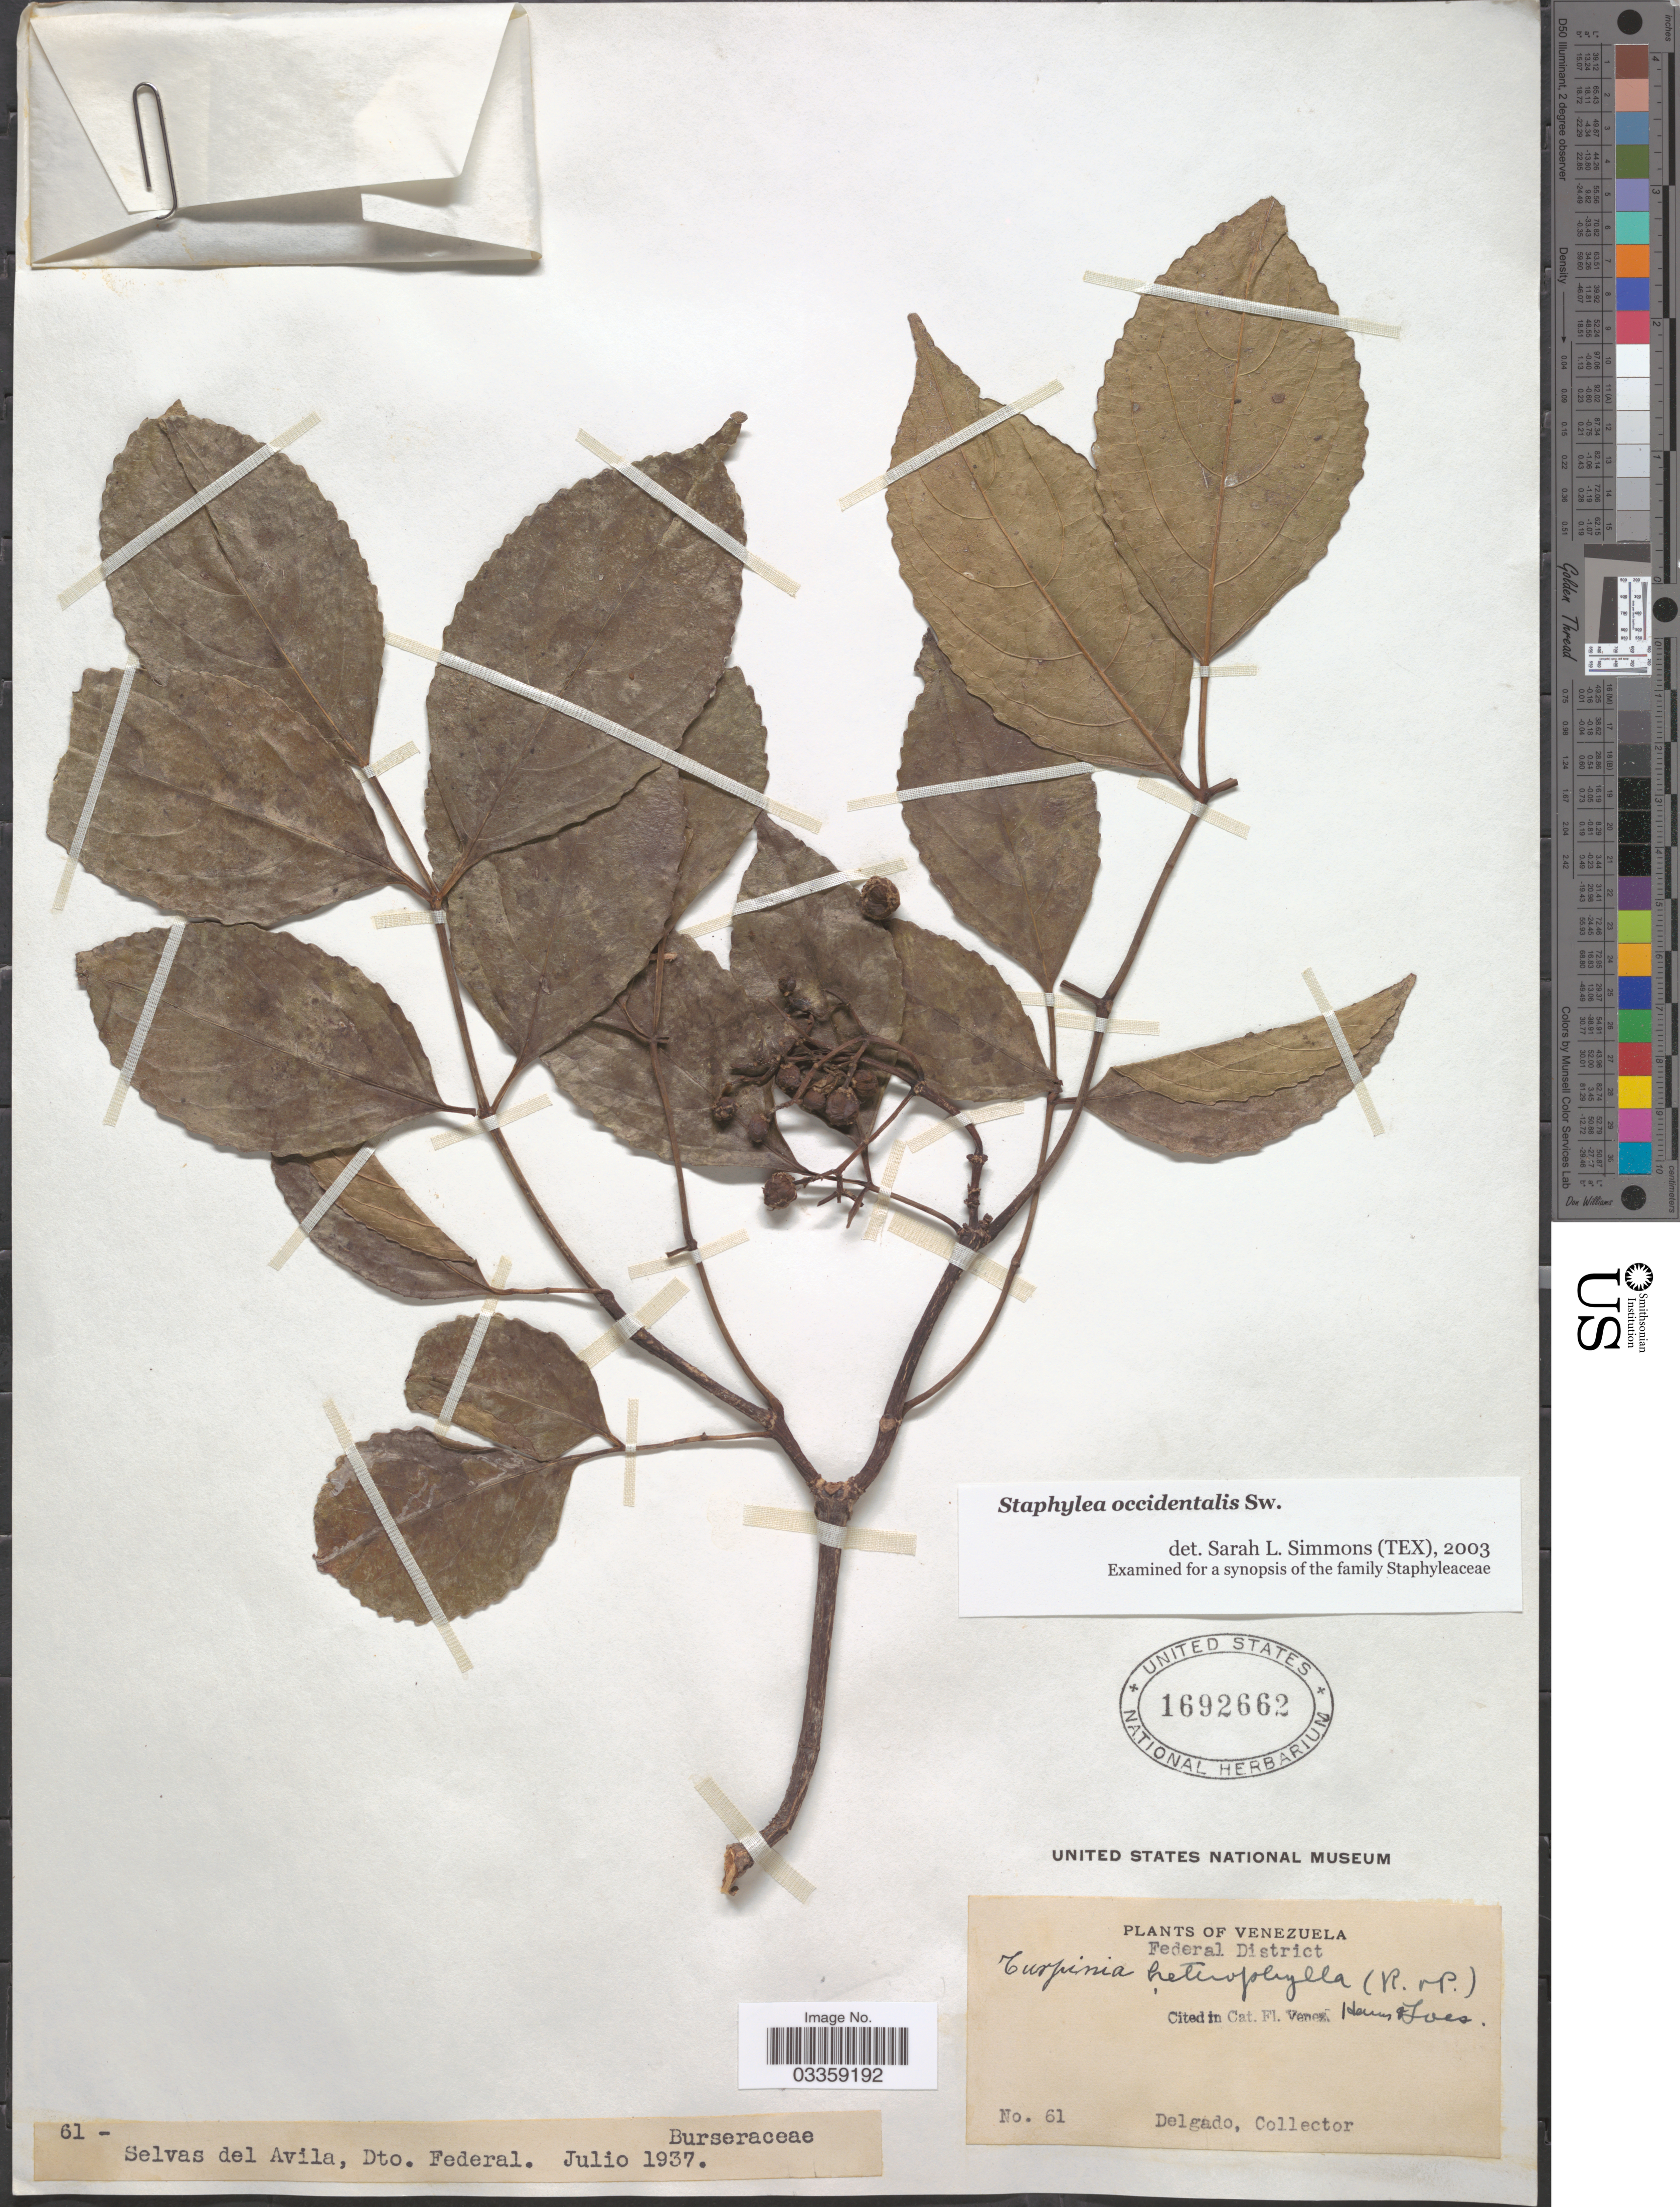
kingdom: Plantae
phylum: Tracheophyta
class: Magnoliopsida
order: Crossosomatales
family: Staphyleaceae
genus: Turpinia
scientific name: Turpinia occidentalis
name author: (Sw.) G. Don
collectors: Delgado, --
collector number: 61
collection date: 1937-07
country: Venezuela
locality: Federal District, Selvas del Avila. Dto. Federal.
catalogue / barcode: US 1692662